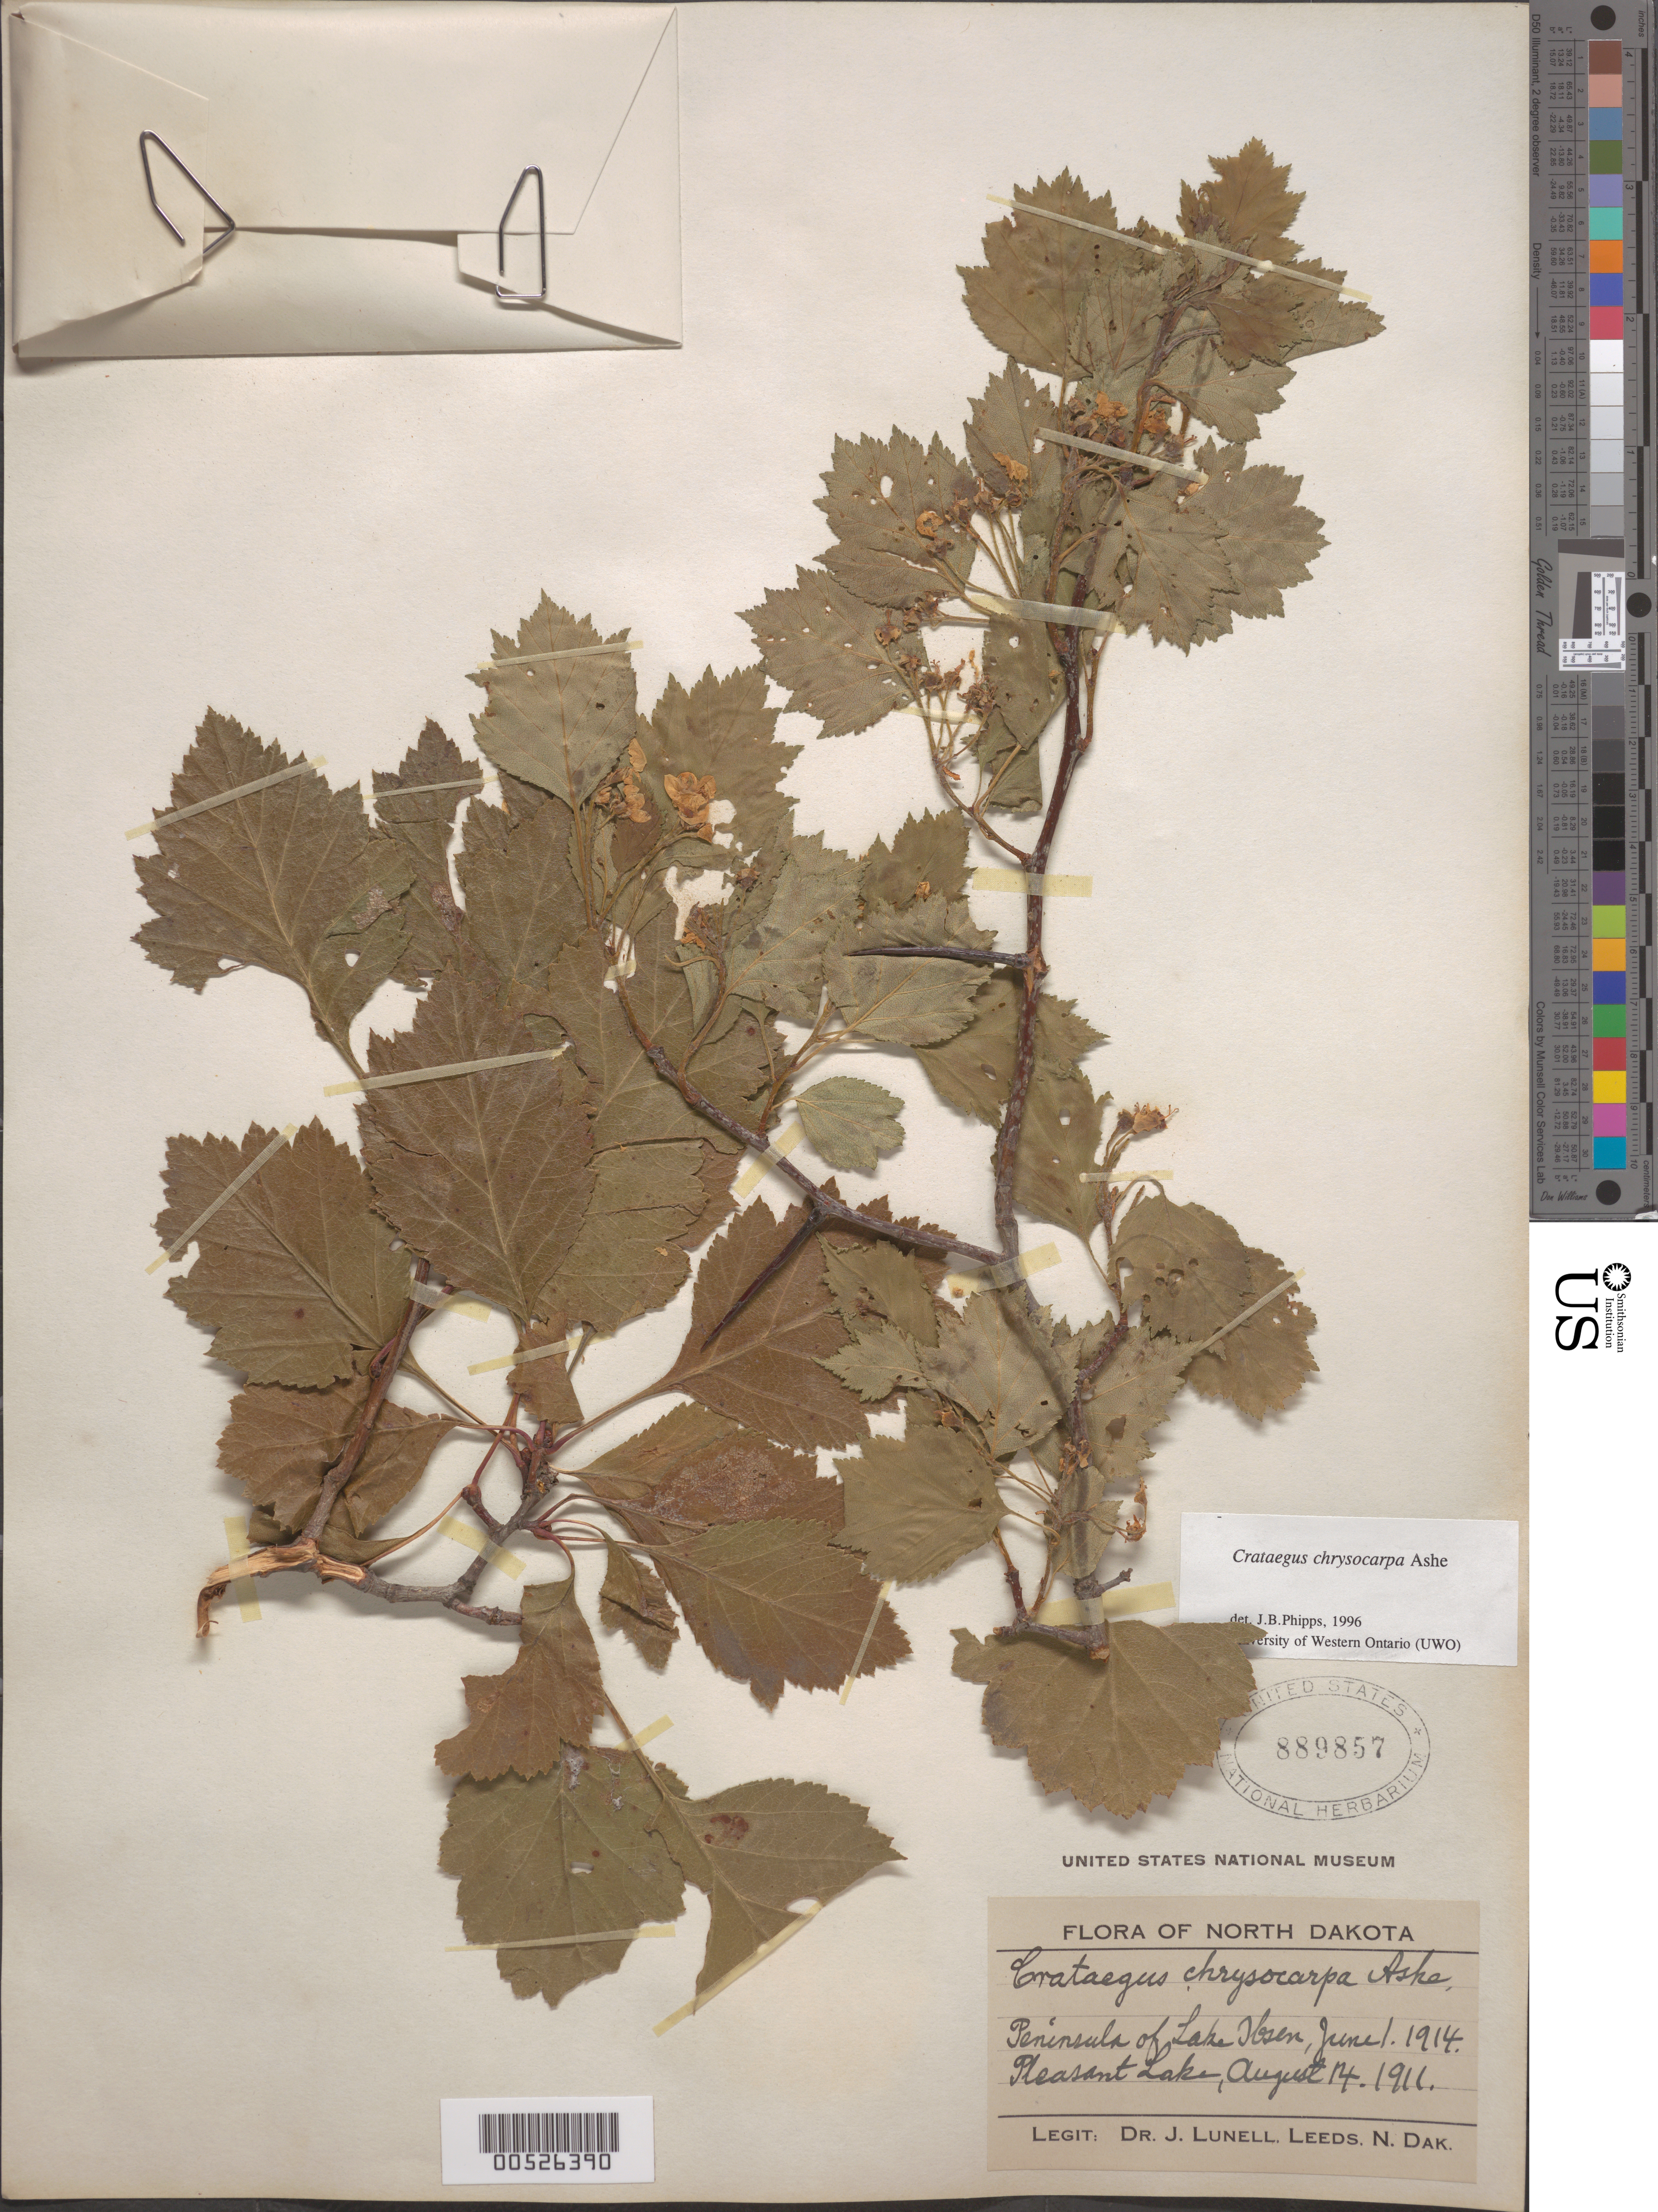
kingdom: Plantae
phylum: Tracheophyta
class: Magnoliopsida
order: Rosales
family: Rosaceae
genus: Crataegus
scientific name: Crataegus chrysocarpa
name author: Ashe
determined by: Phipps, James B., (UWO), University of Western Ontario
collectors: J. Lunell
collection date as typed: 14 Aug 1911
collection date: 1911-08-14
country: United States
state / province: North Dakota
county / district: Benson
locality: Peninsula of Lake Ibsen, Pleasant Lake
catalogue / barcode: US 889857